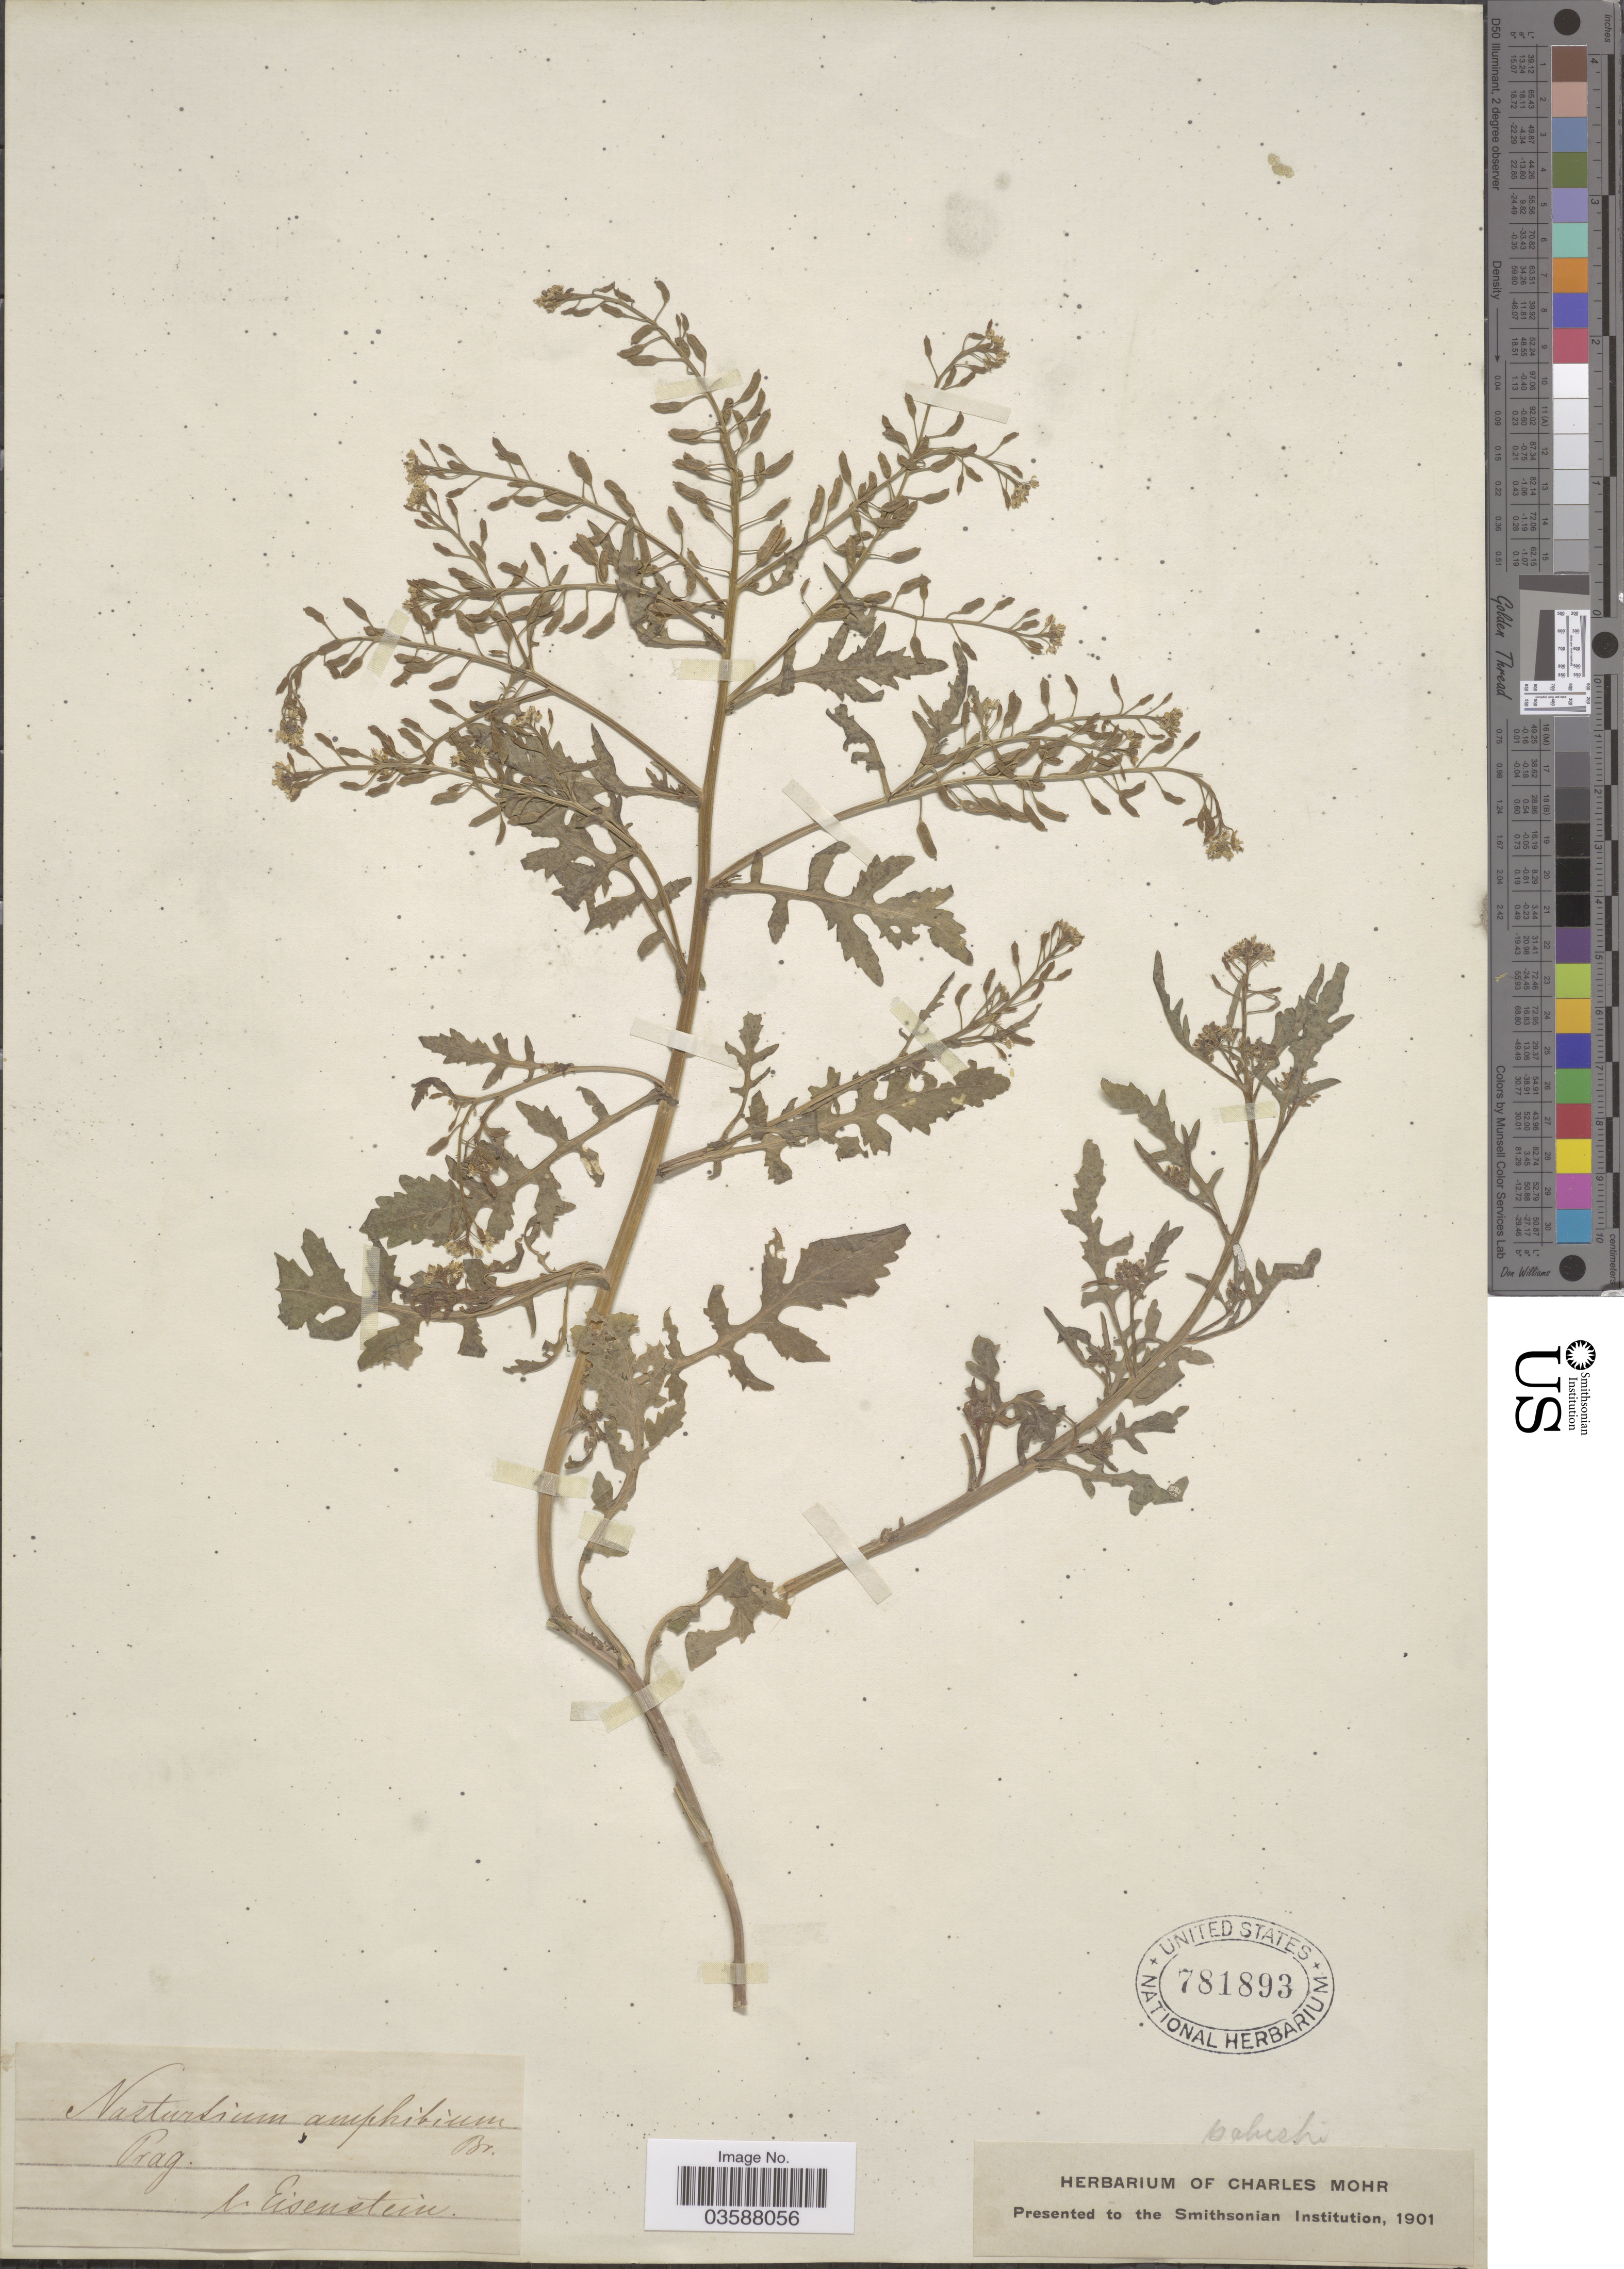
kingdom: Plantae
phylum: Tracheophyta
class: Magnoliopsida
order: Brassicales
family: Brassicaceae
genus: Rorippa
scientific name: Rorippa amphibia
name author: (L.) Besser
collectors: Eisenstein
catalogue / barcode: US 781893